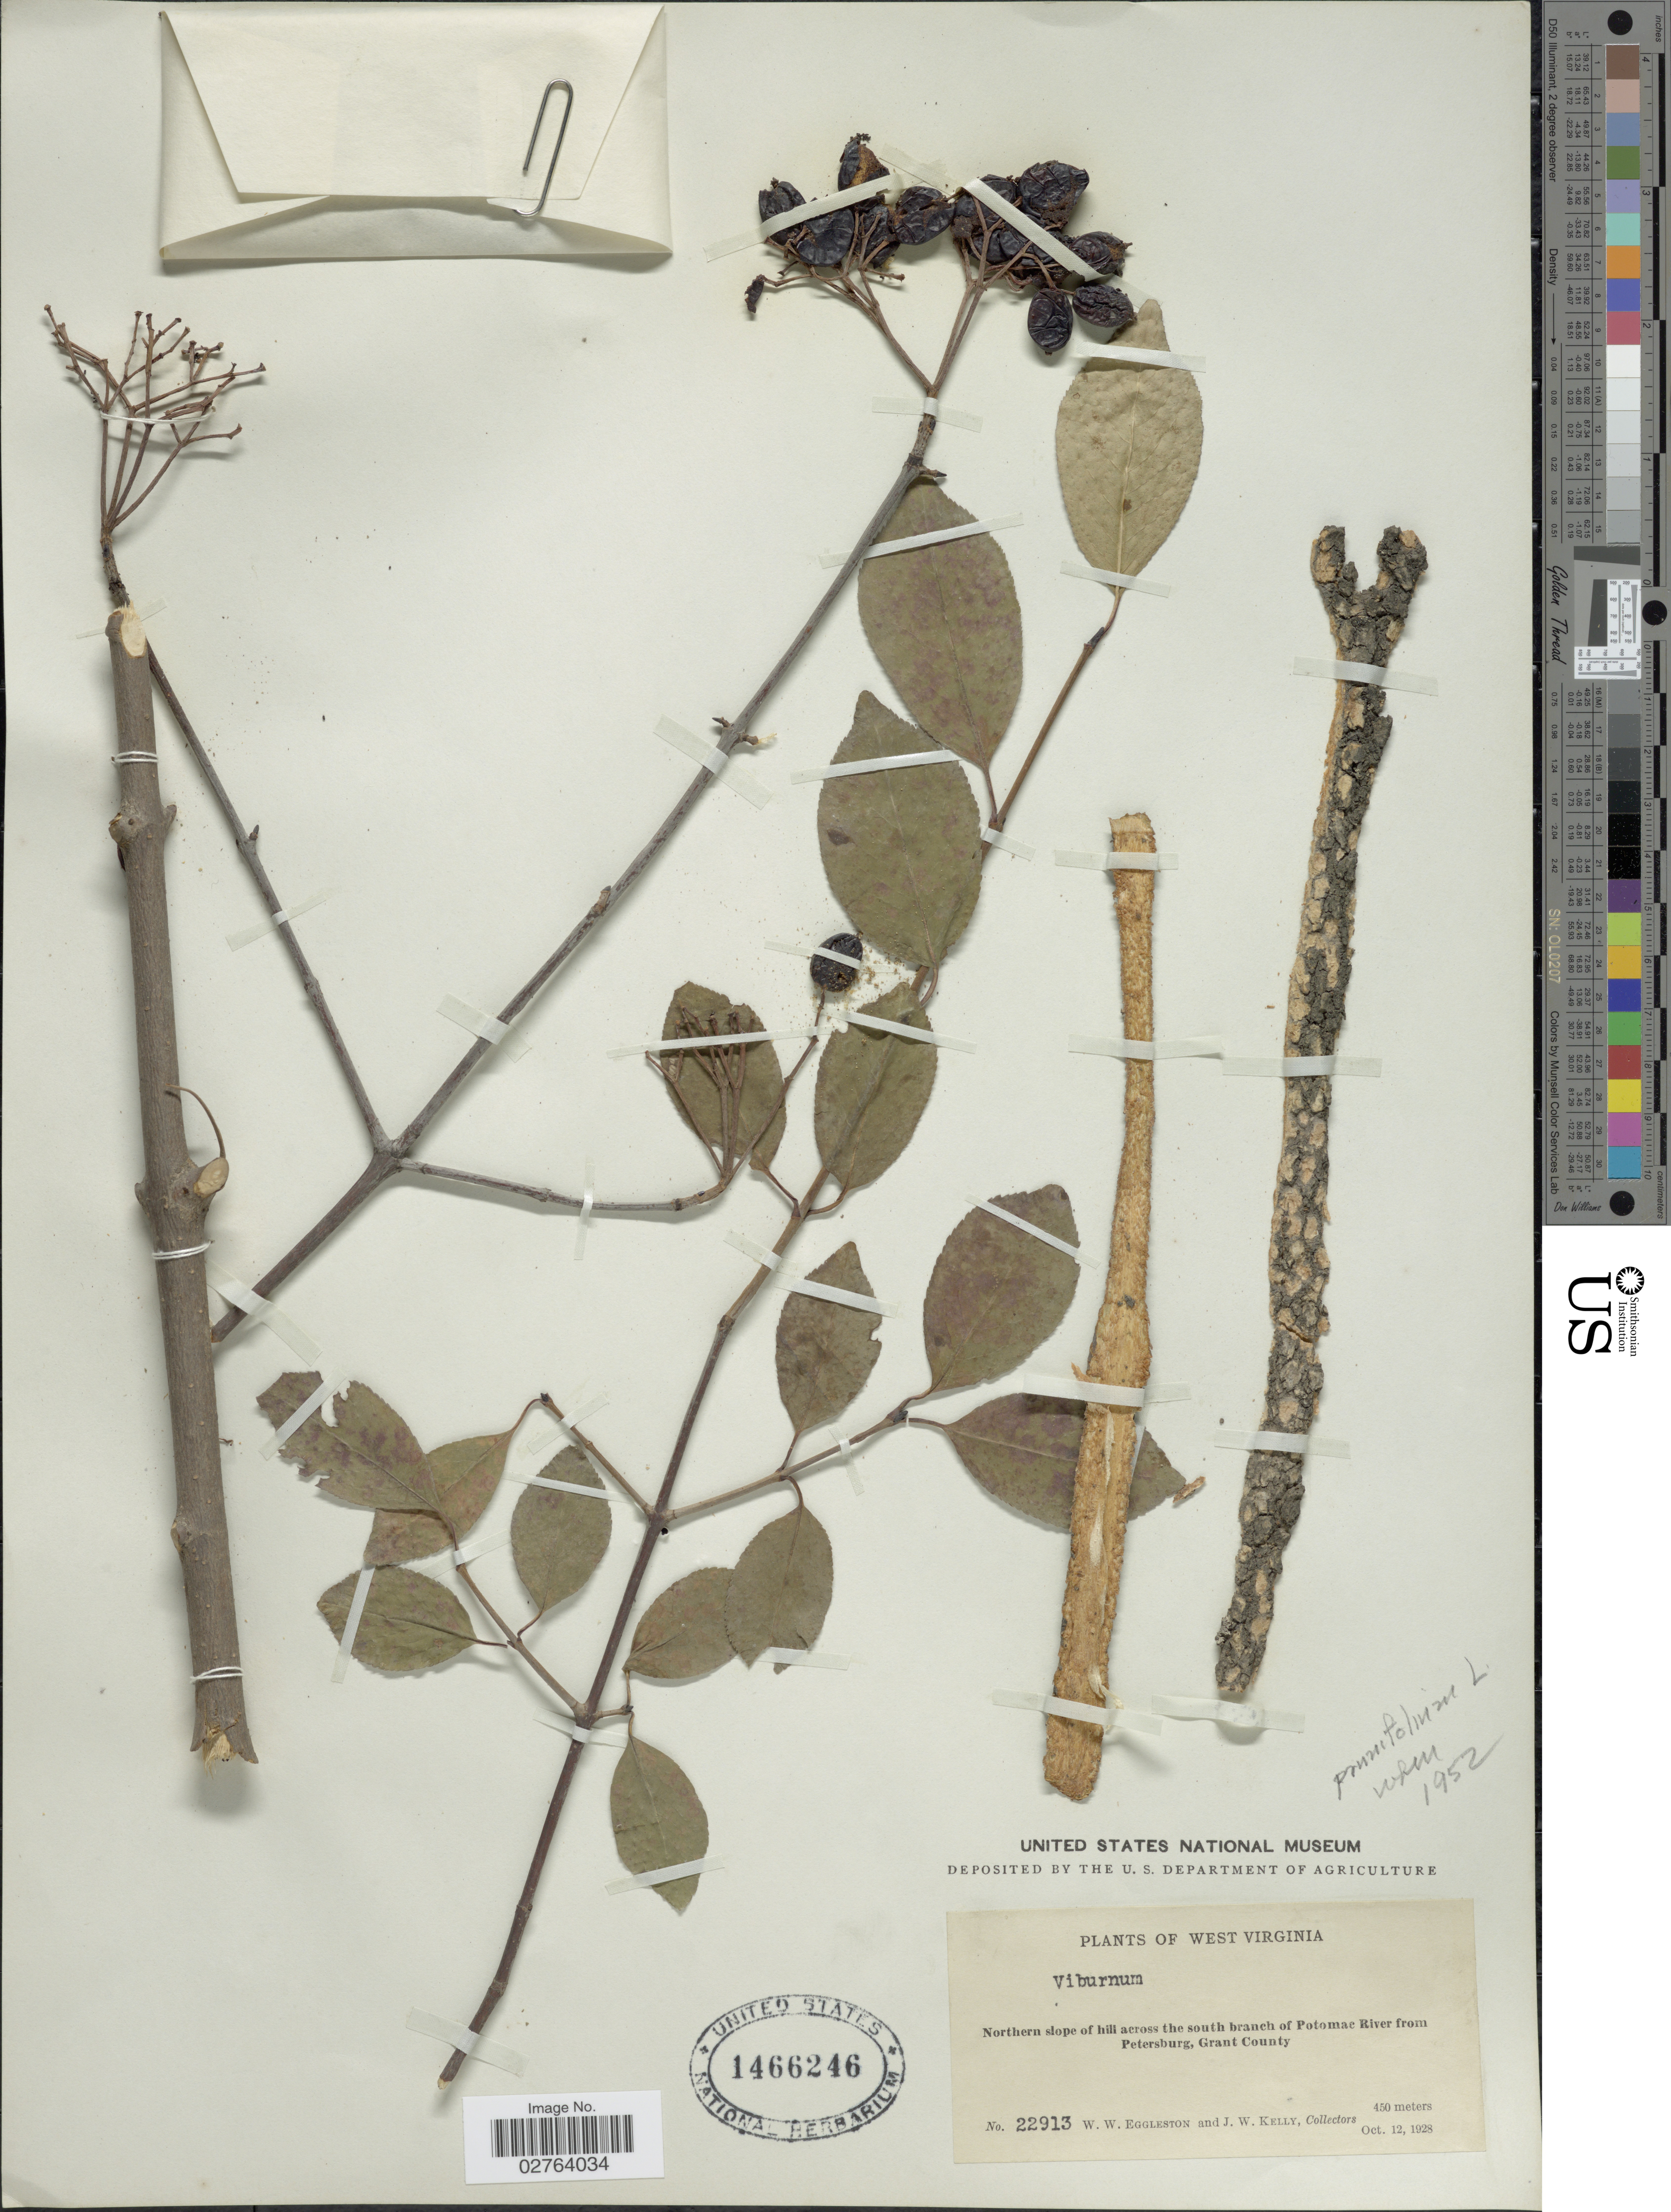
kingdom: Plantae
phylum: Tracheophyta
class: Magnoliopsida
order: Dipsacales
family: Viburnaceae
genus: Viburnum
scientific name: Viburnum prunifolium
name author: L.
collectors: W. W. Eggleston & J. Kelly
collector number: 22913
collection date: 1928-10-12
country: United States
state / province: West Virginia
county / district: Grant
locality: Northern slope of hill across the south branch of Potomac River from Petersburg, Grant County.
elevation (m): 450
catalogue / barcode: US 1466246